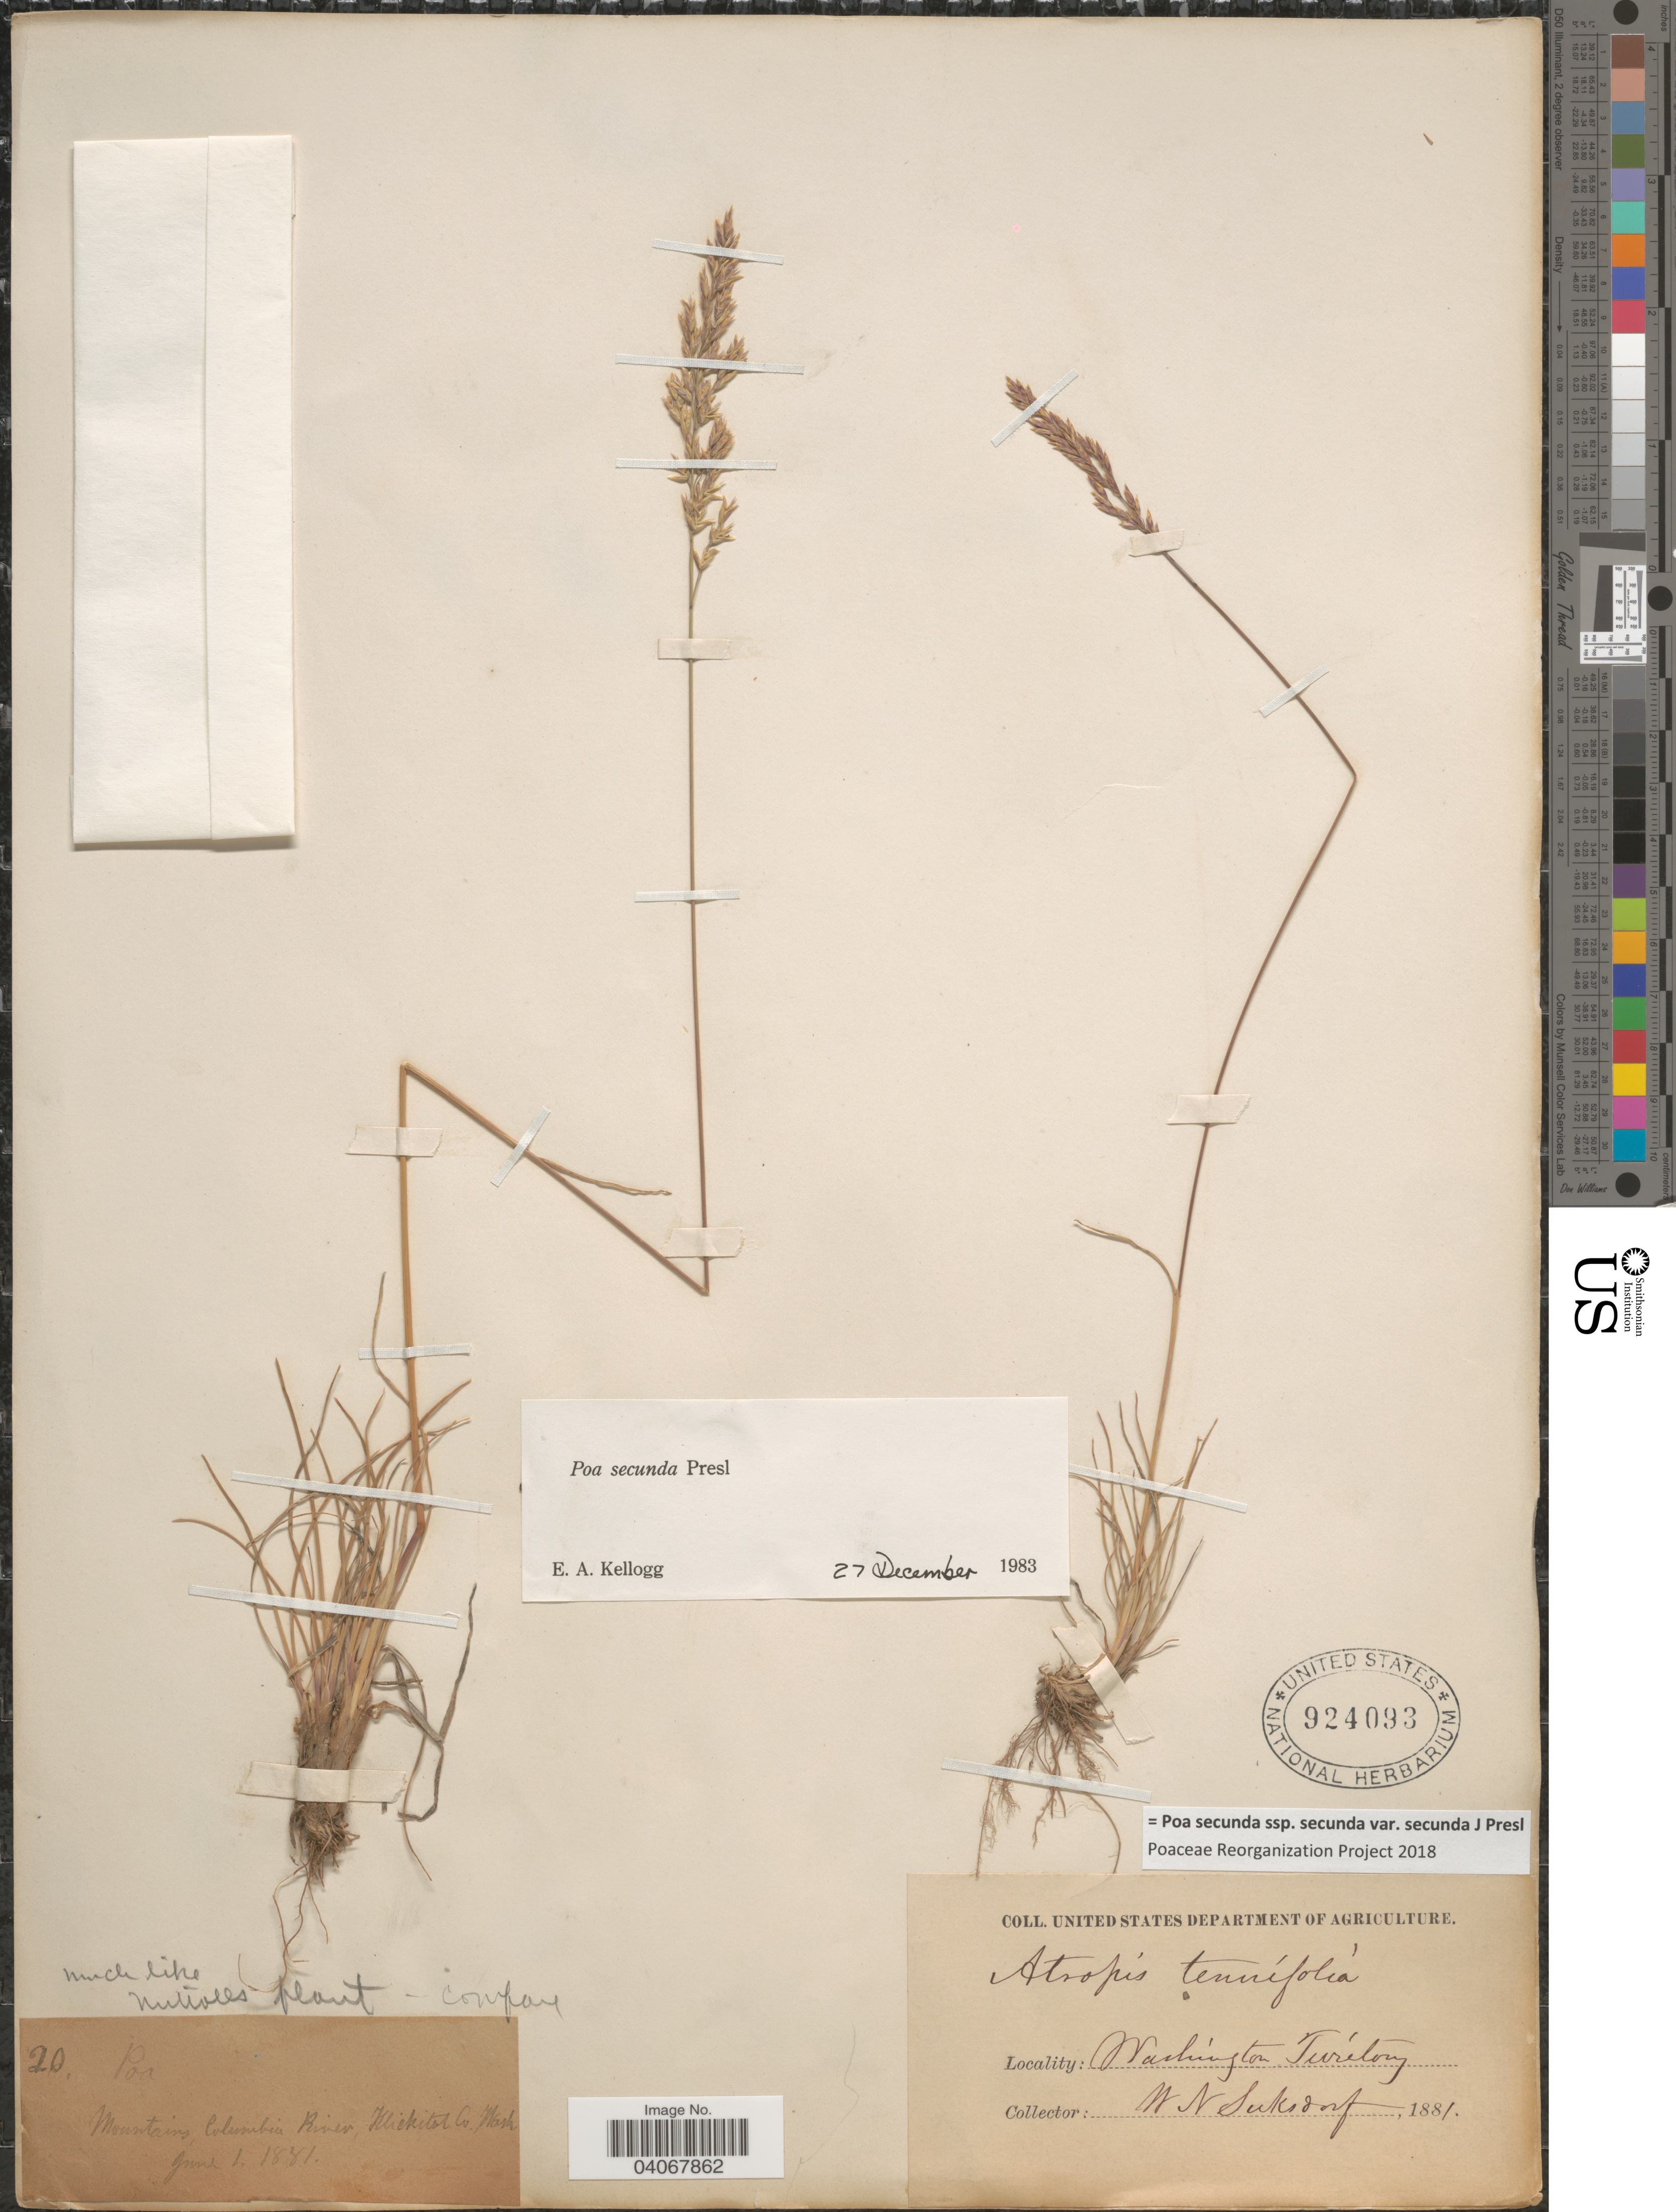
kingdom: Plantae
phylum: Tracheophyta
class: Liliopsida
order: Poales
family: Poaceae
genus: Poa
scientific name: Poa secunda subsp. secunda var. secunda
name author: J. Presl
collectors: W. N. Suksdorf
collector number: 20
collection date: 1881-06-01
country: United States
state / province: Washington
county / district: Klickitat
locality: Mountains, Columbia River, Klickitat Co. Washington Territory.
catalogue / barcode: US 924093